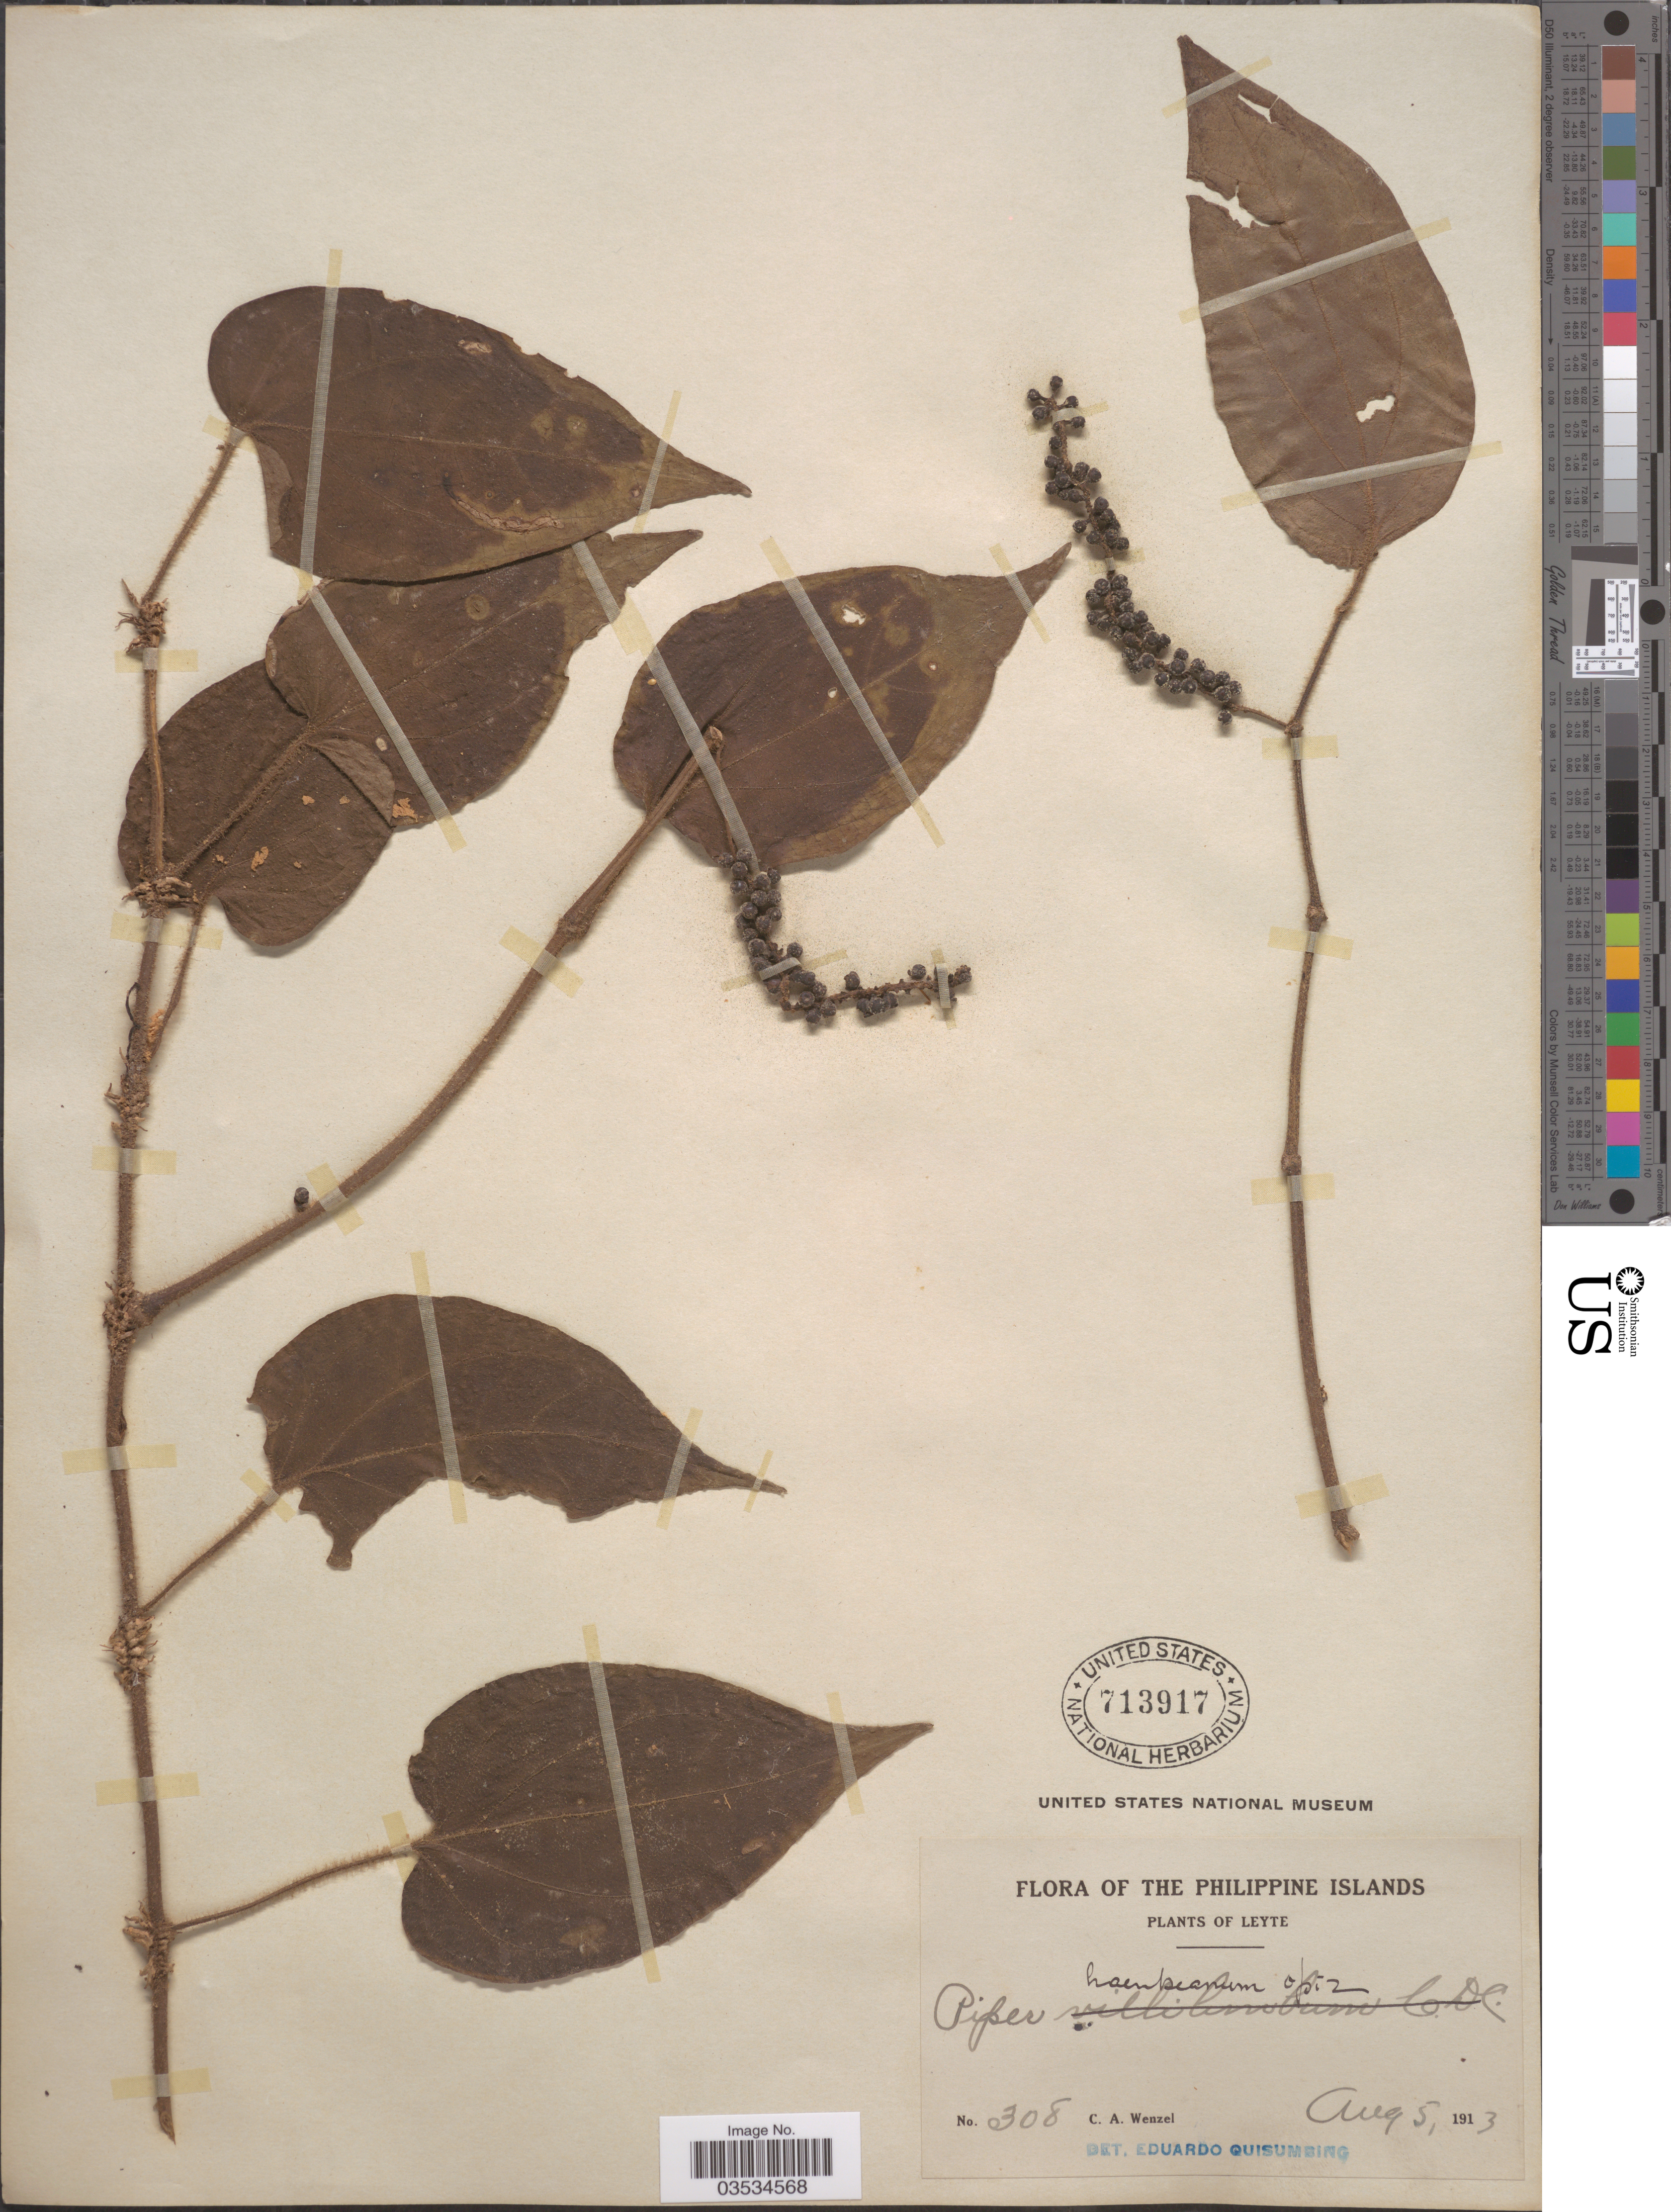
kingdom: Plantae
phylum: Tracheophyta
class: Magnoliopsida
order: Piperales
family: Piperaceae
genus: Piper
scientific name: Piper haenkeanum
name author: Opiz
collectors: C. Wenzel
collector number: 308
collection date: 1913-08-05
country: Philippines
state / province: Eastern Visayas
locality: The Philippine Islands. Leyte.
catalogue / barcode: US 713917